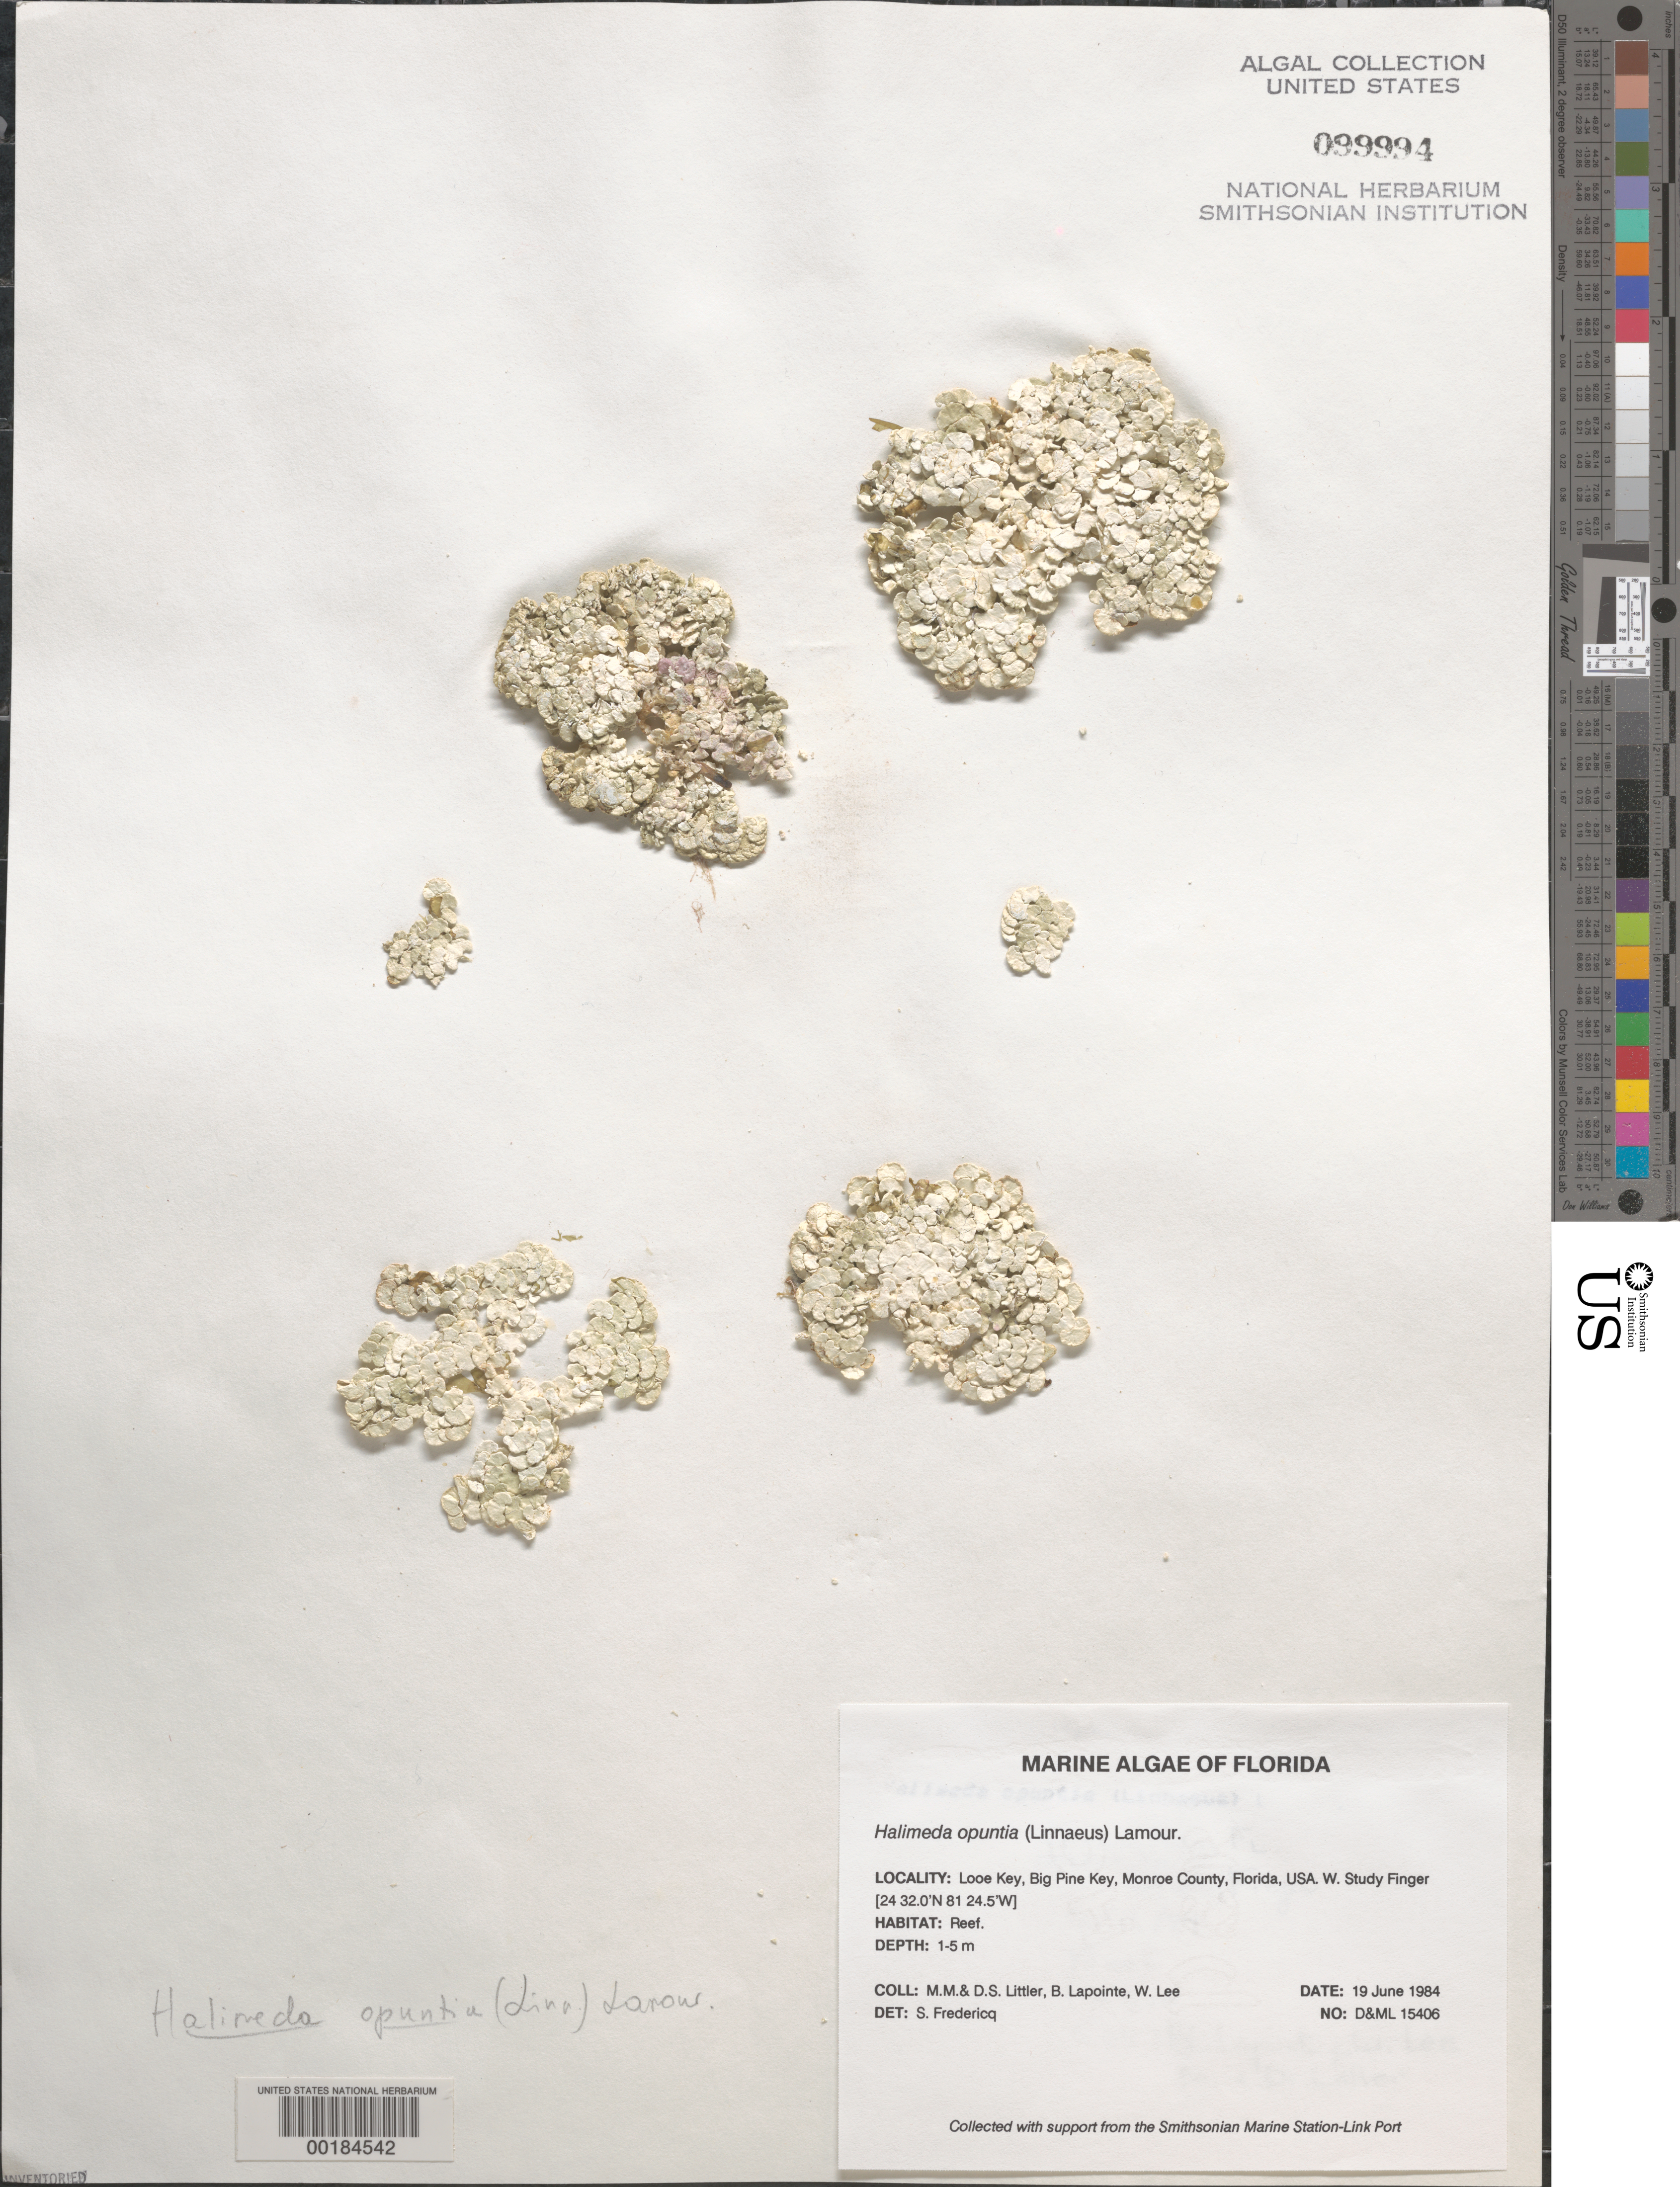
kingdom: Plantae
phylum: Chlorophyta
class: Ulvophyceae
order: Bryopsidales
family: Halimedaceae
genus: Halimeda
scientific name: Halimeda opuntia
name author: (L.) J.V.Lamouroux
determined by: Fredericq, S.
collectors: M. M. Littler, D. S. Littler, B. Lapointe & W. Lee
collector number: D&ML 15406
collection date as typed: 19 Jun 1984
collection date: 1984-06-19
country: United States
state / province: Florida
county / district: Monroe County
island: Looe Key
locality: Looe Key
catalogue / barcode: US 99994